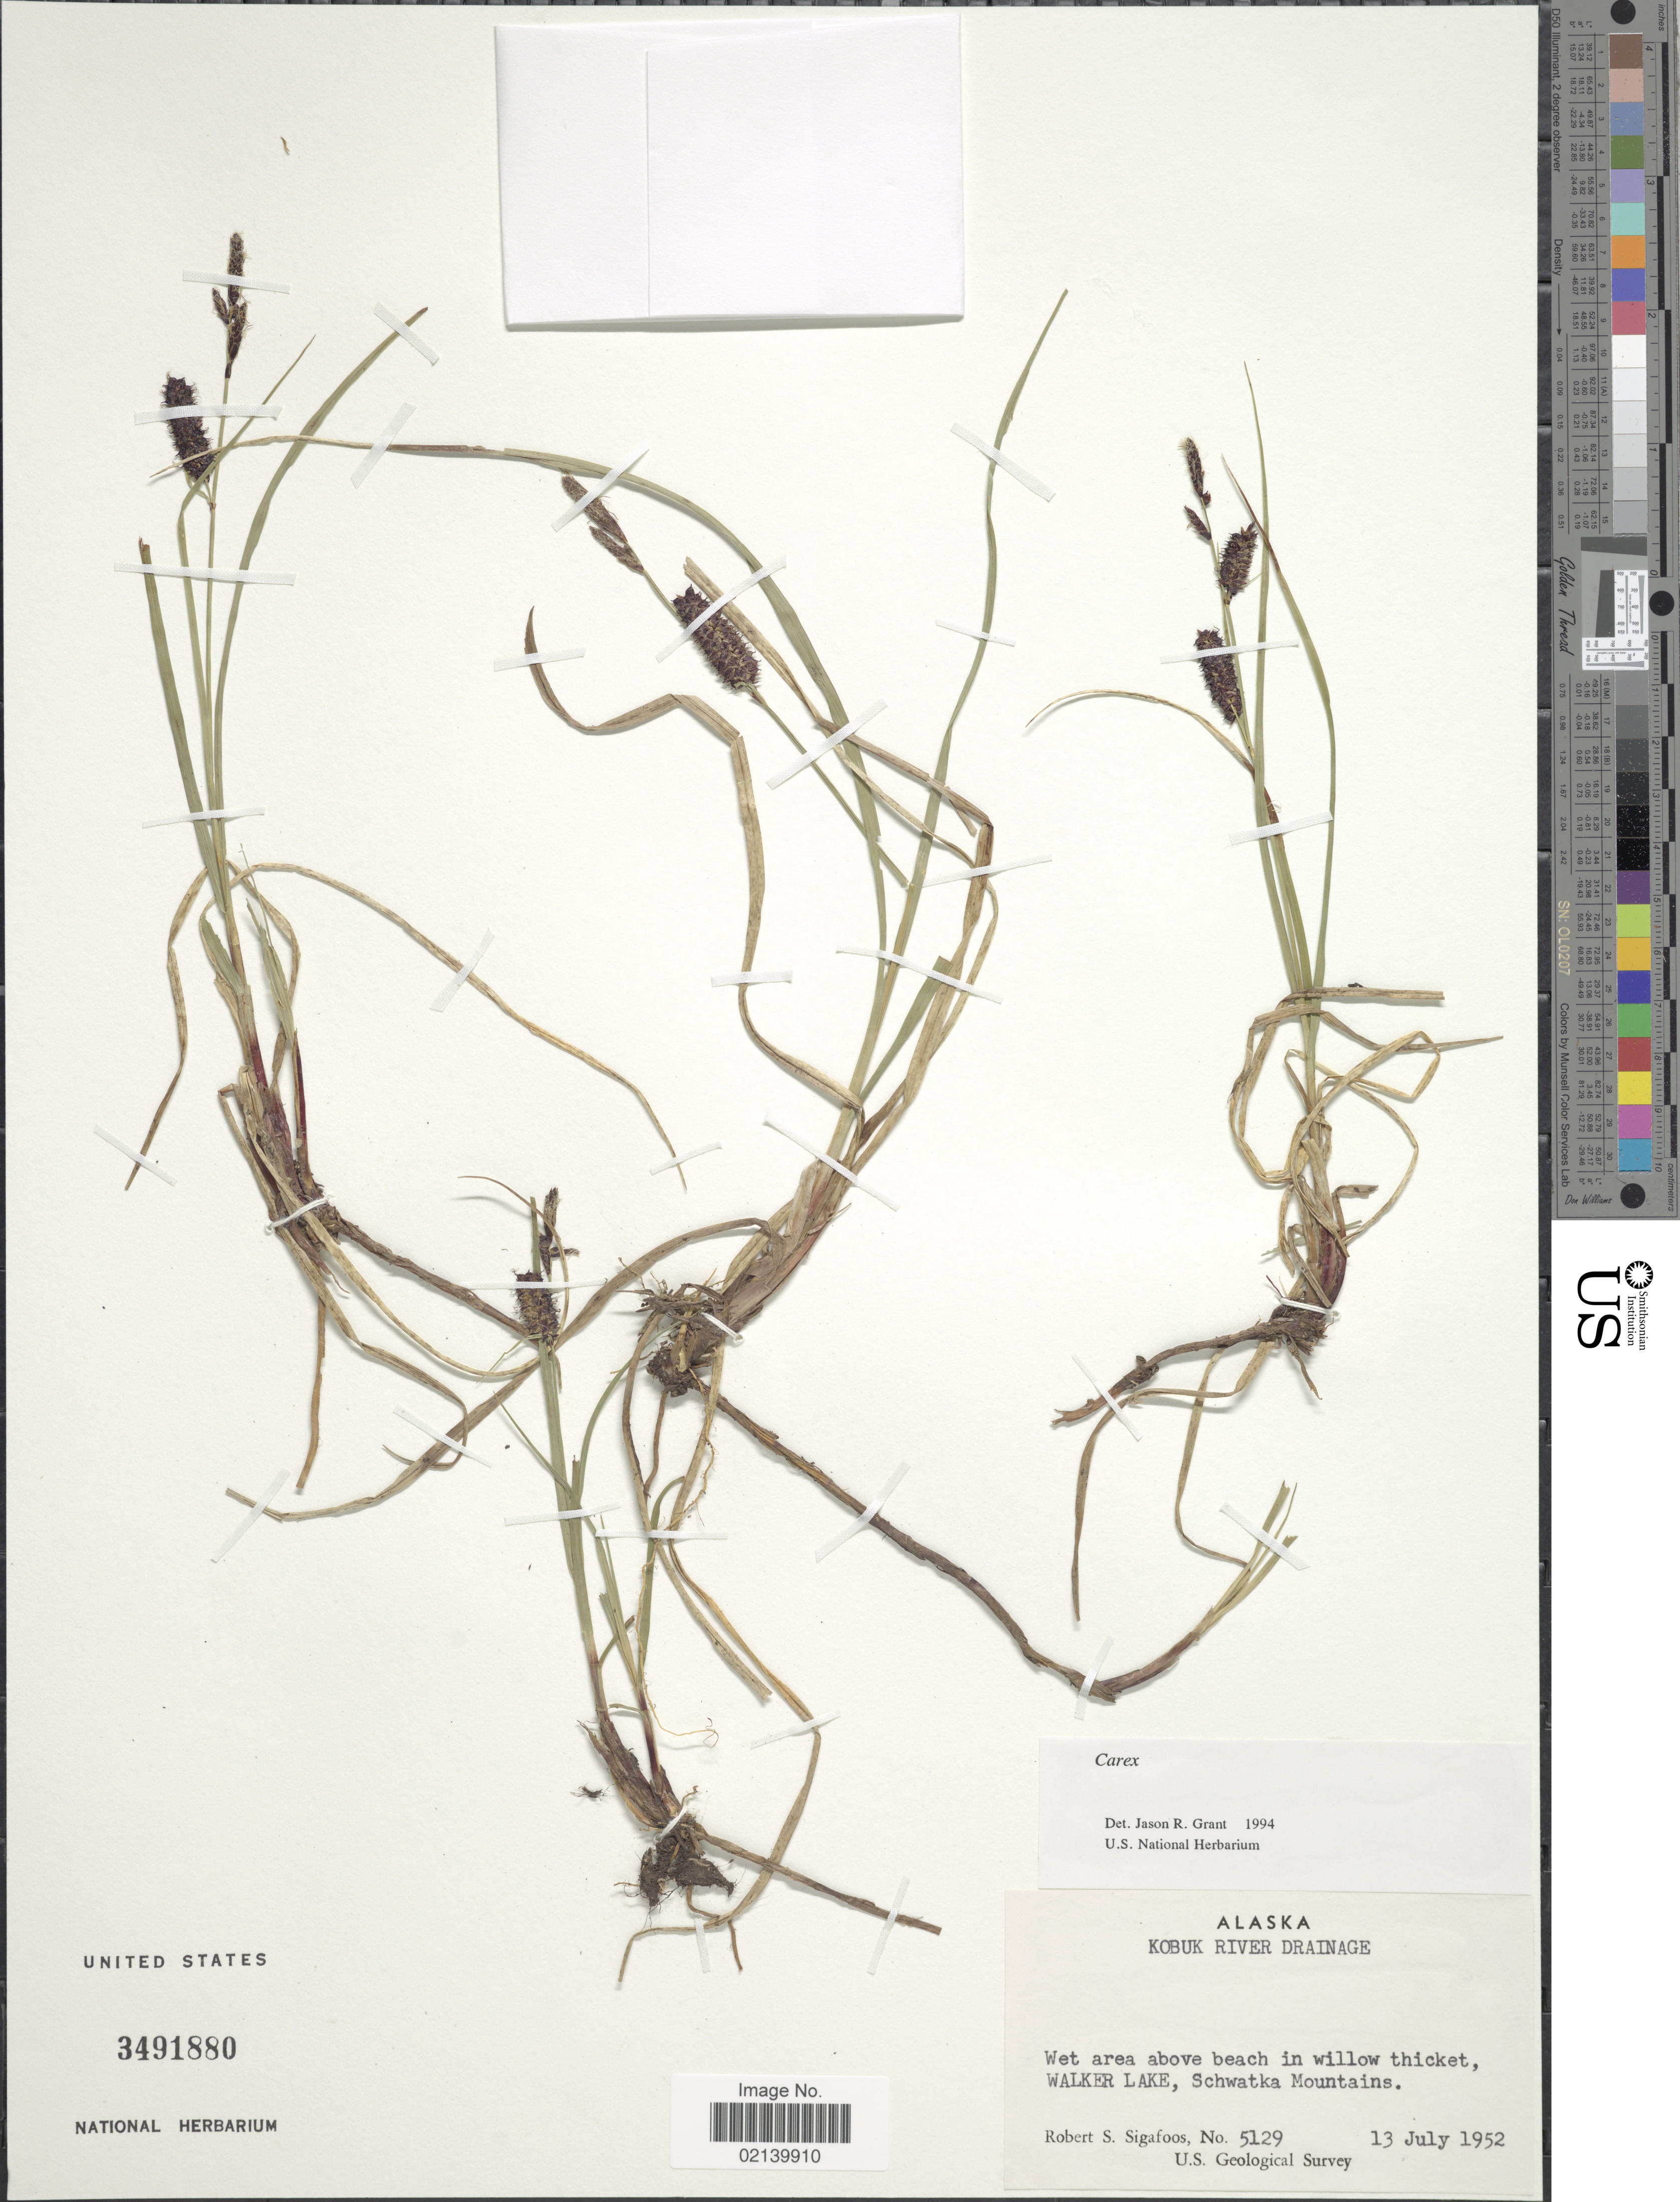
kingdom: Plantae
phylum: Tracheophyta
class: Liliopsida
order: Poales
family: Cyperaceae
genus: Carex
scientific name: Carex sp.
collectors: R. Sigafoos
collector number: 5129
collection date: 1952-07-13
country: United States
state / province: Alaska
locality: Alaska, Kobuk River Drainage. Wet area above beach in willow thicket Walke Lake, Schwatka Mountains.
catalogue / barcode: US 3491880